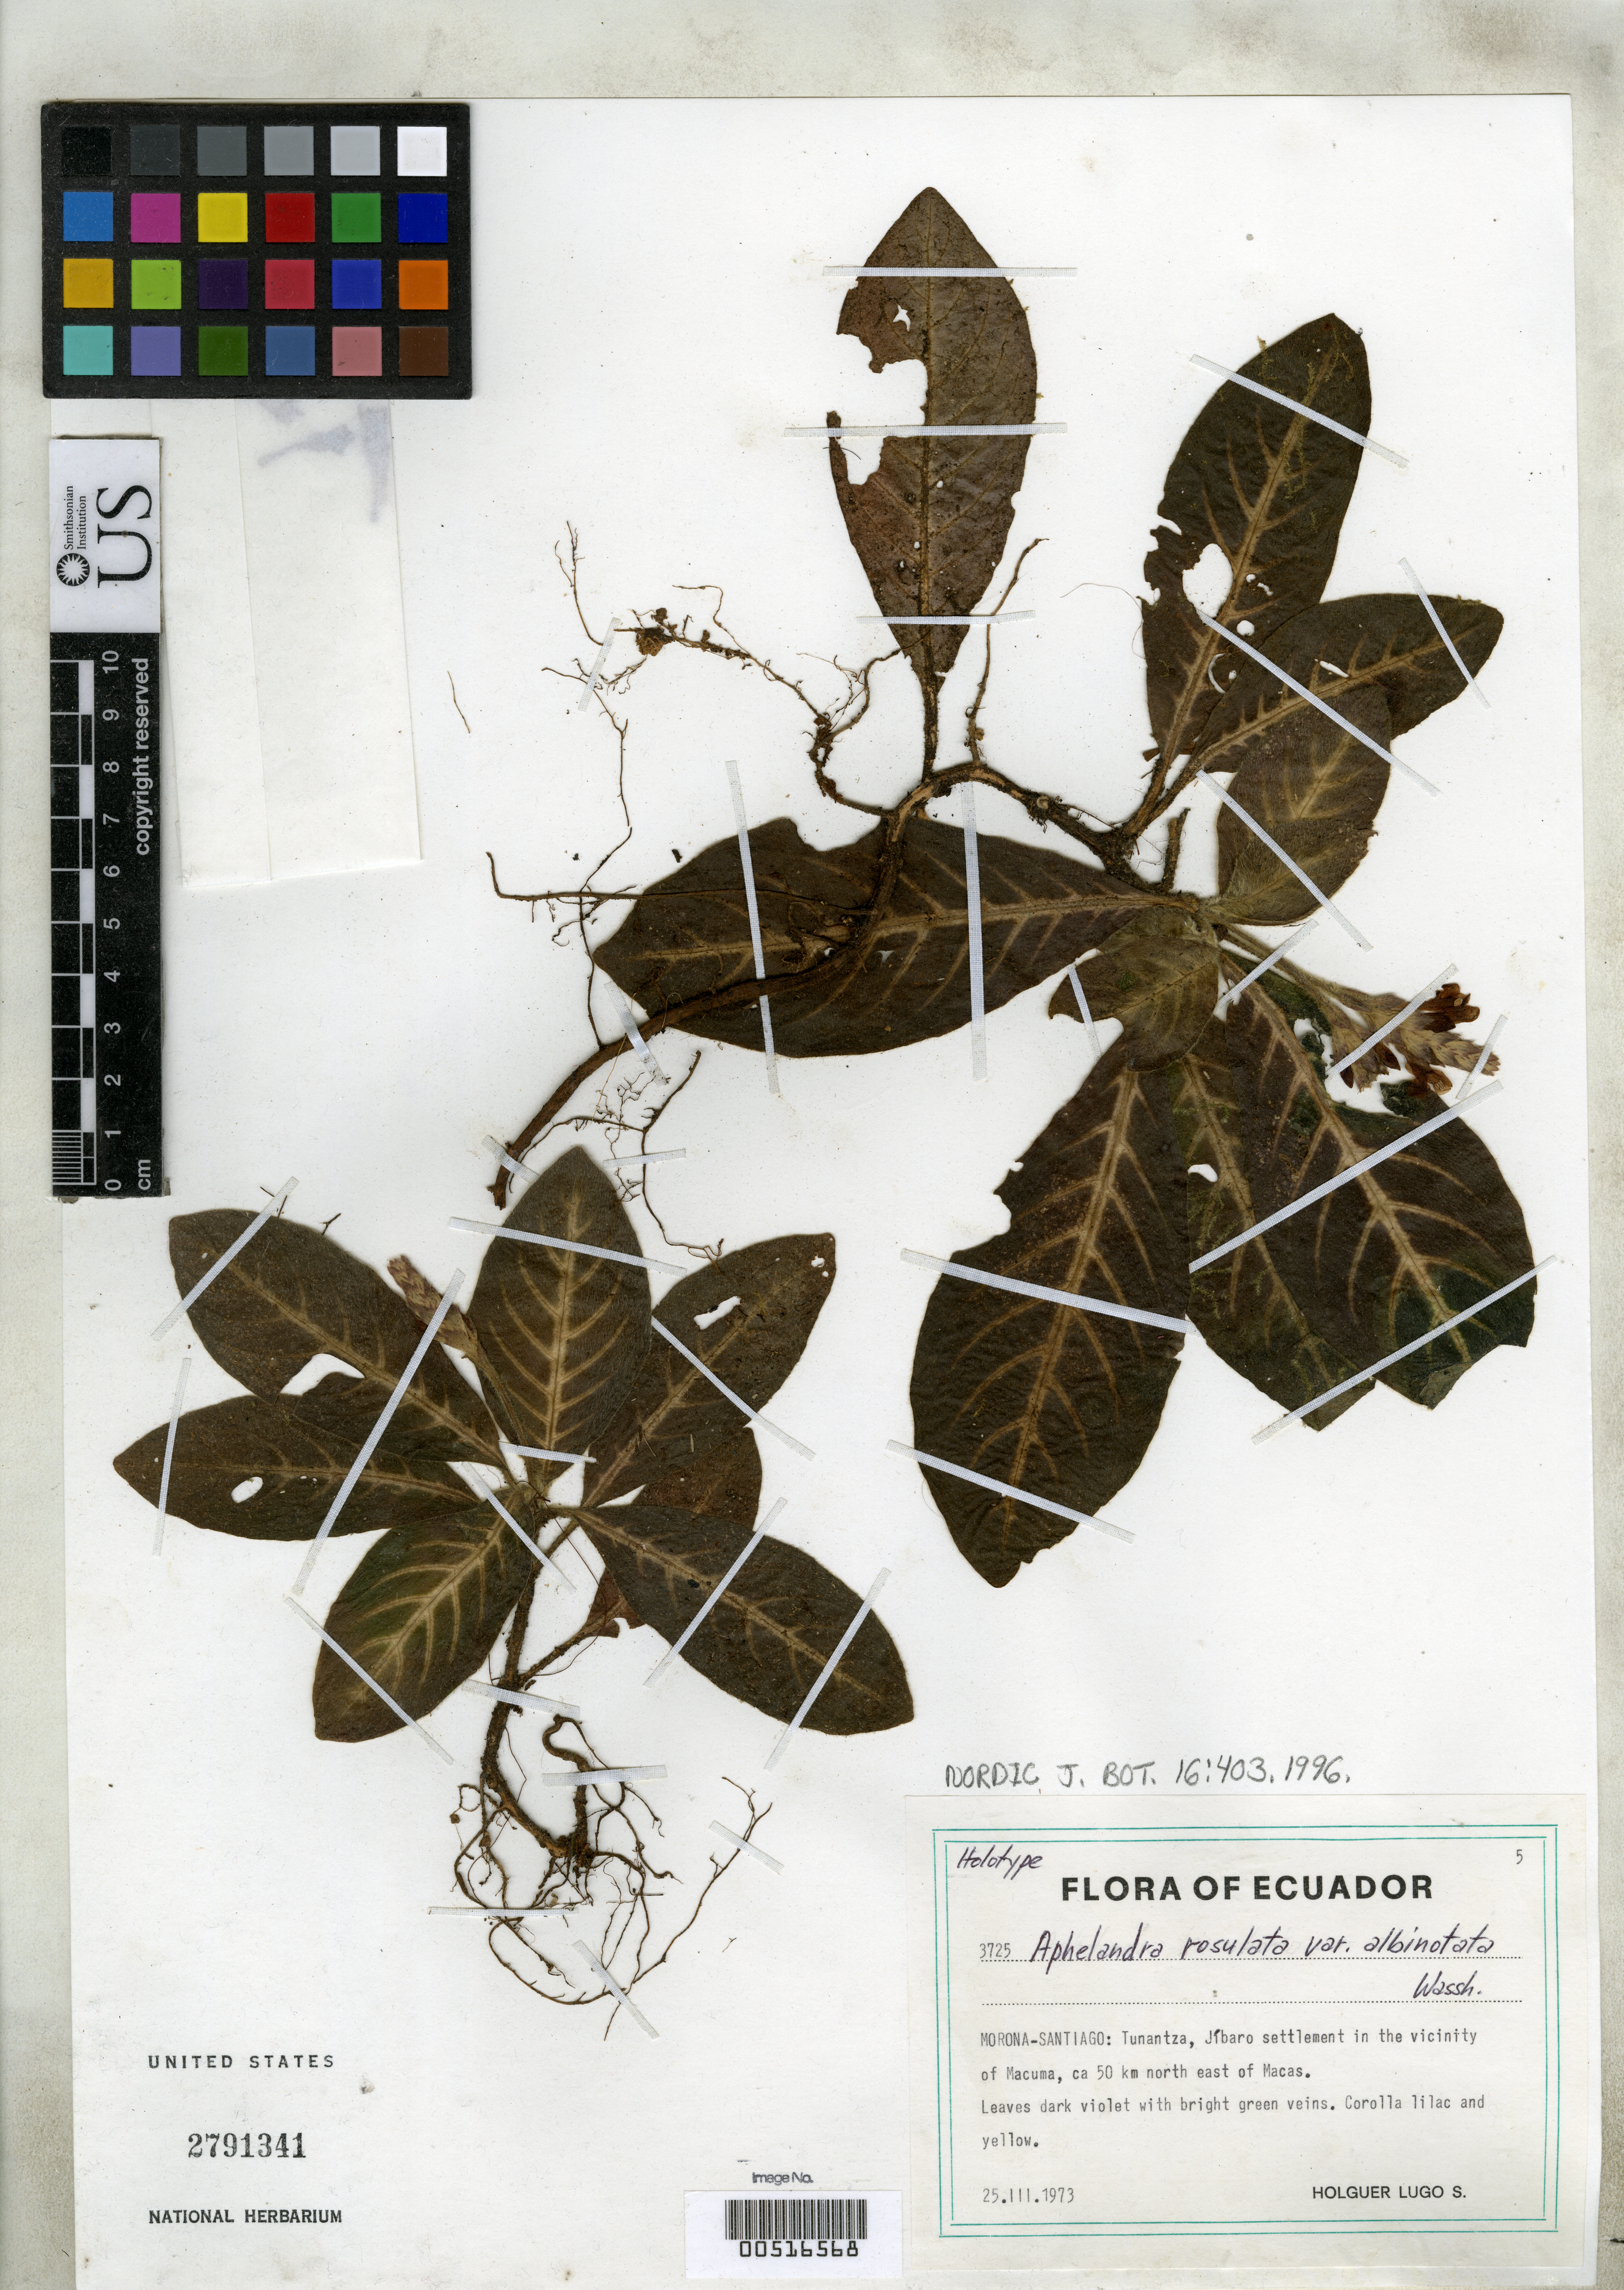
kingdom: Plantae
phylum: Tracheophyta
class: Magnoliopsida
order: Lamiales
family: Acanthaceae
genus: Aphelandra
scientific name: Aphelandra rosulata var. albinotata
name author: Wassh.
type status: Holotype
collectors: H. Lugo S.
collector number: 3725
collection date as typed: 25 Mar 1973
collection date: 1973-03-25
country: Ecuador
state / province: Morona-Santiago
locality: Tunantza, Jibaro settlement in vicinity of Macuma, ca. 50 km NE of Macas.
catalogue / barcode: US 2791341